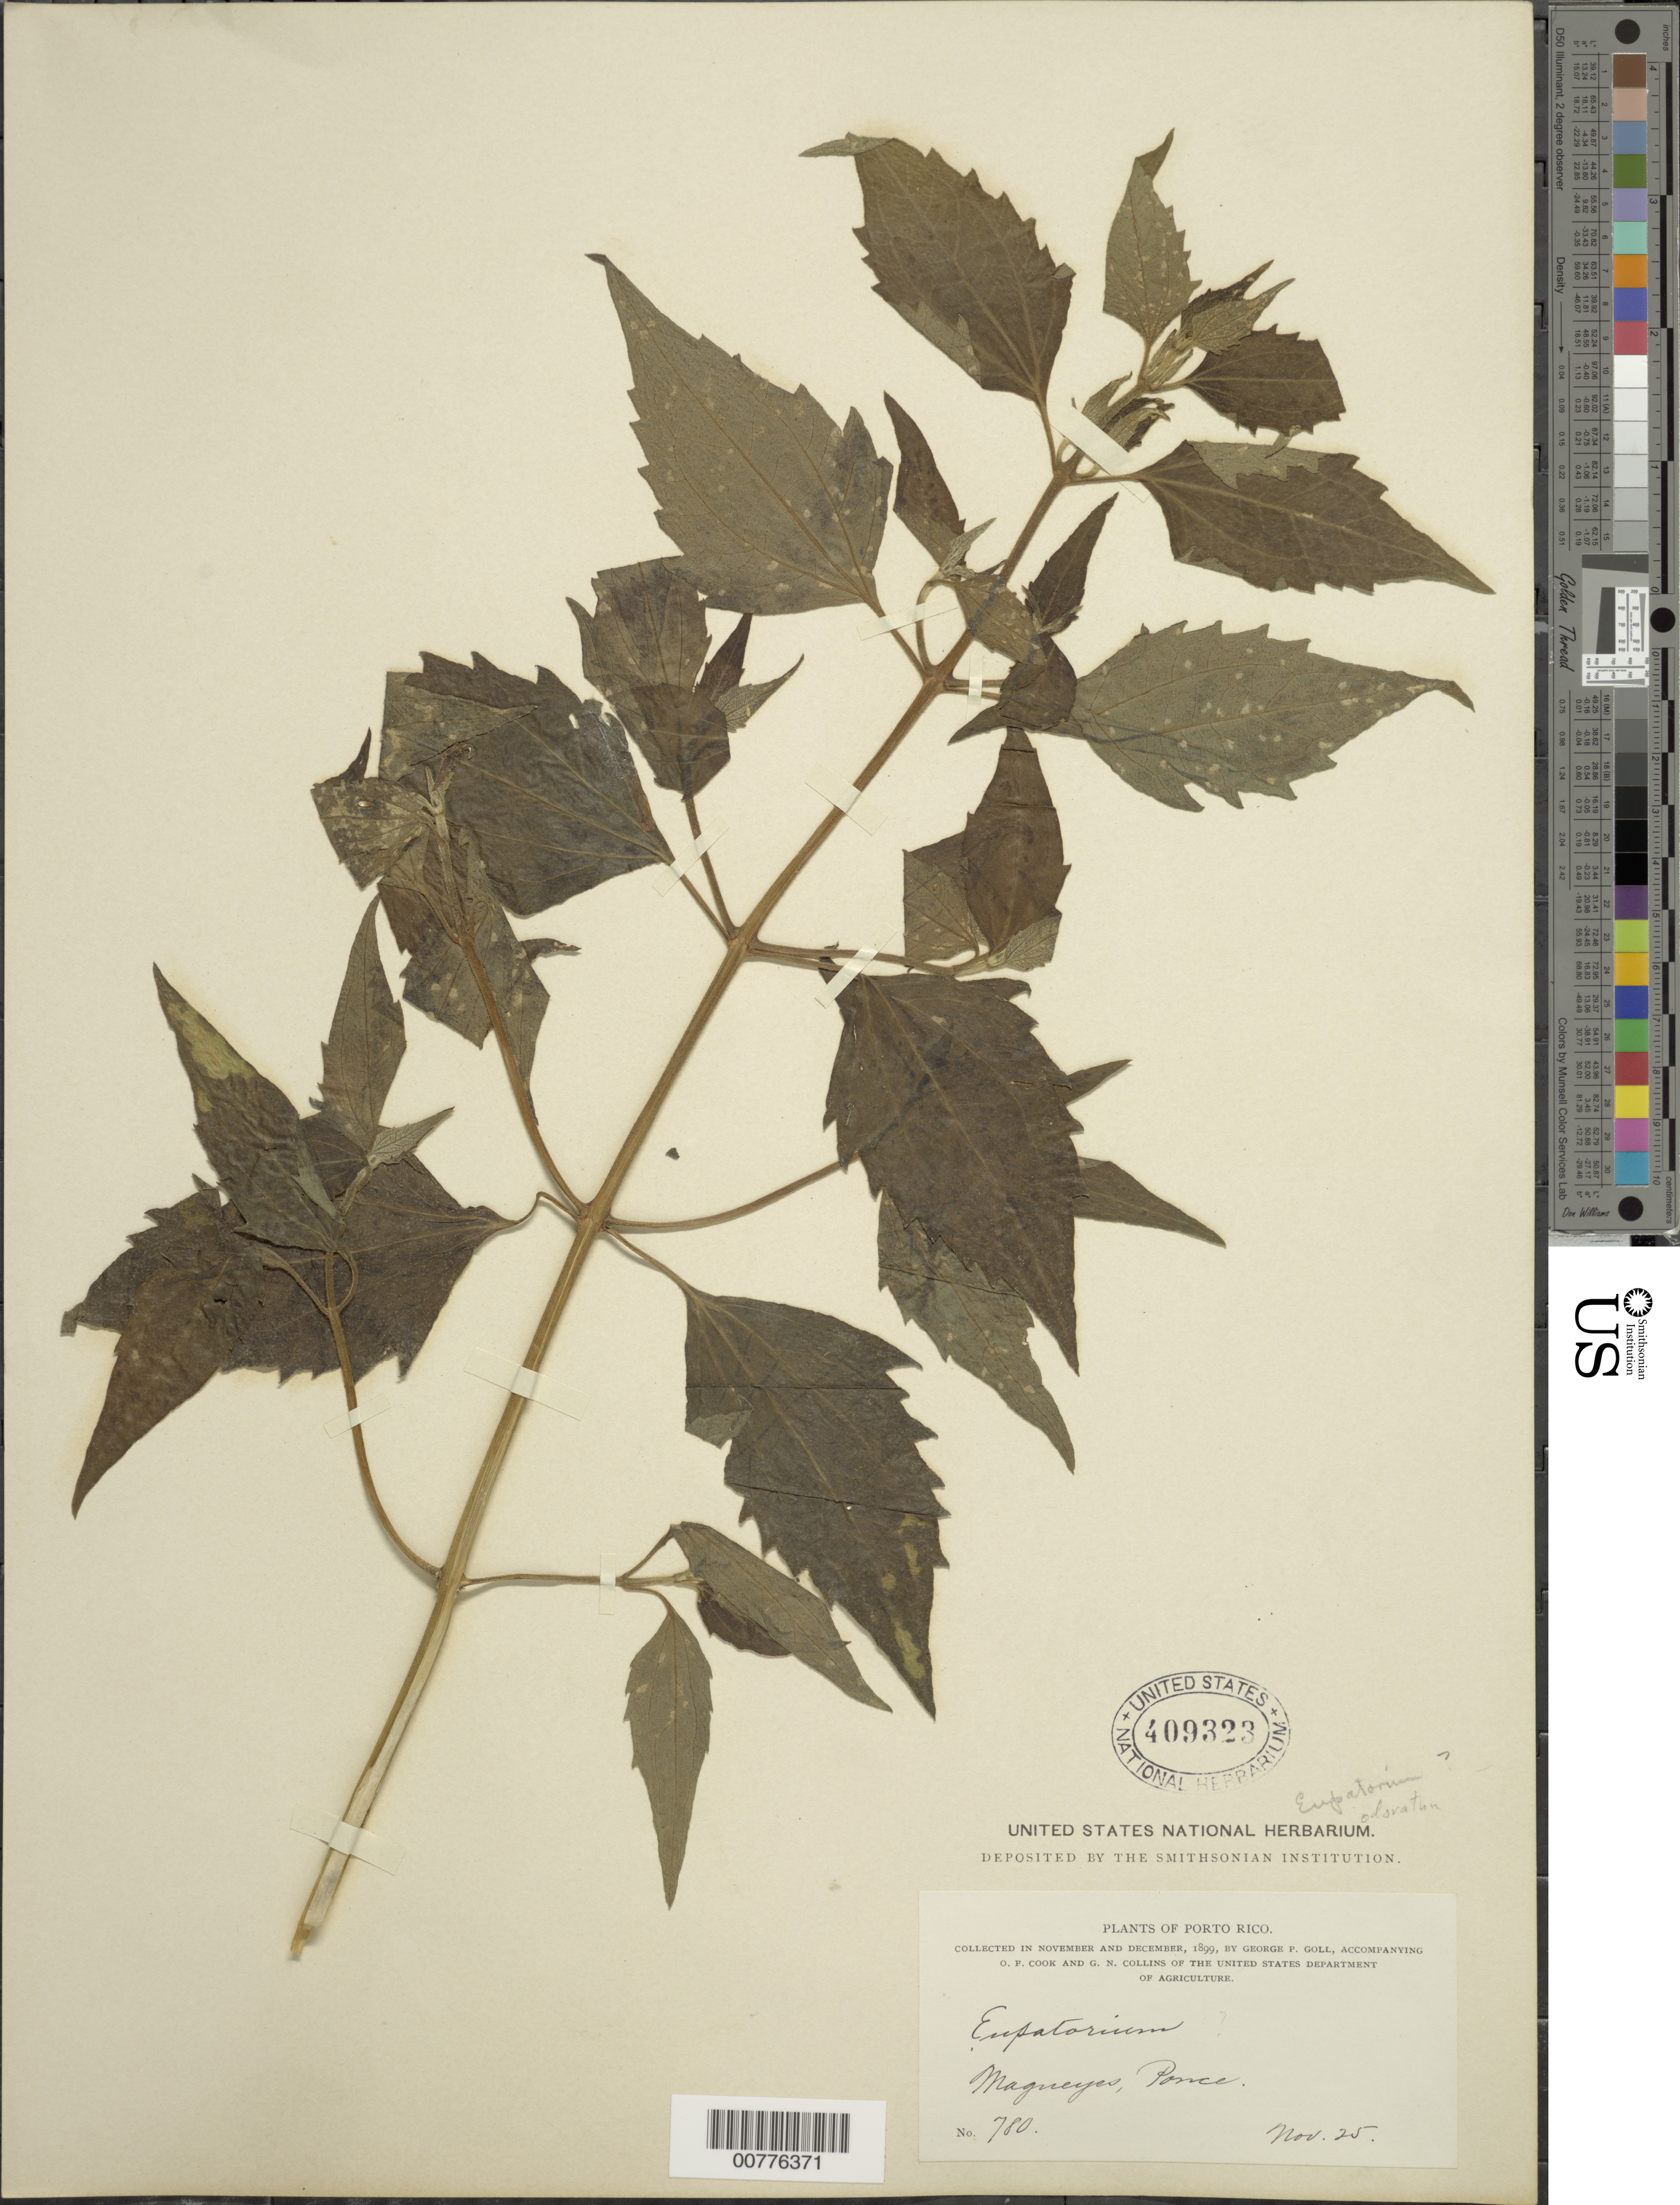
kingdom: Plantae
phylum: Tracheophyta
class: Magnoliopsida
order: Asterales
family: Asteraceae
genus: Chromolaena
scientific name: Chromolaena odorata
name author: (L.) R.M. King & H. Rob.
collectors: G. Goll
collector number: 780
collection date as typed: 25 Nov 1899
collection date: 1899-11-25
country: Puerto Rico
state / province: Ponce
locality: Magueyes, Ponce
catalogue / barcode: US 409323